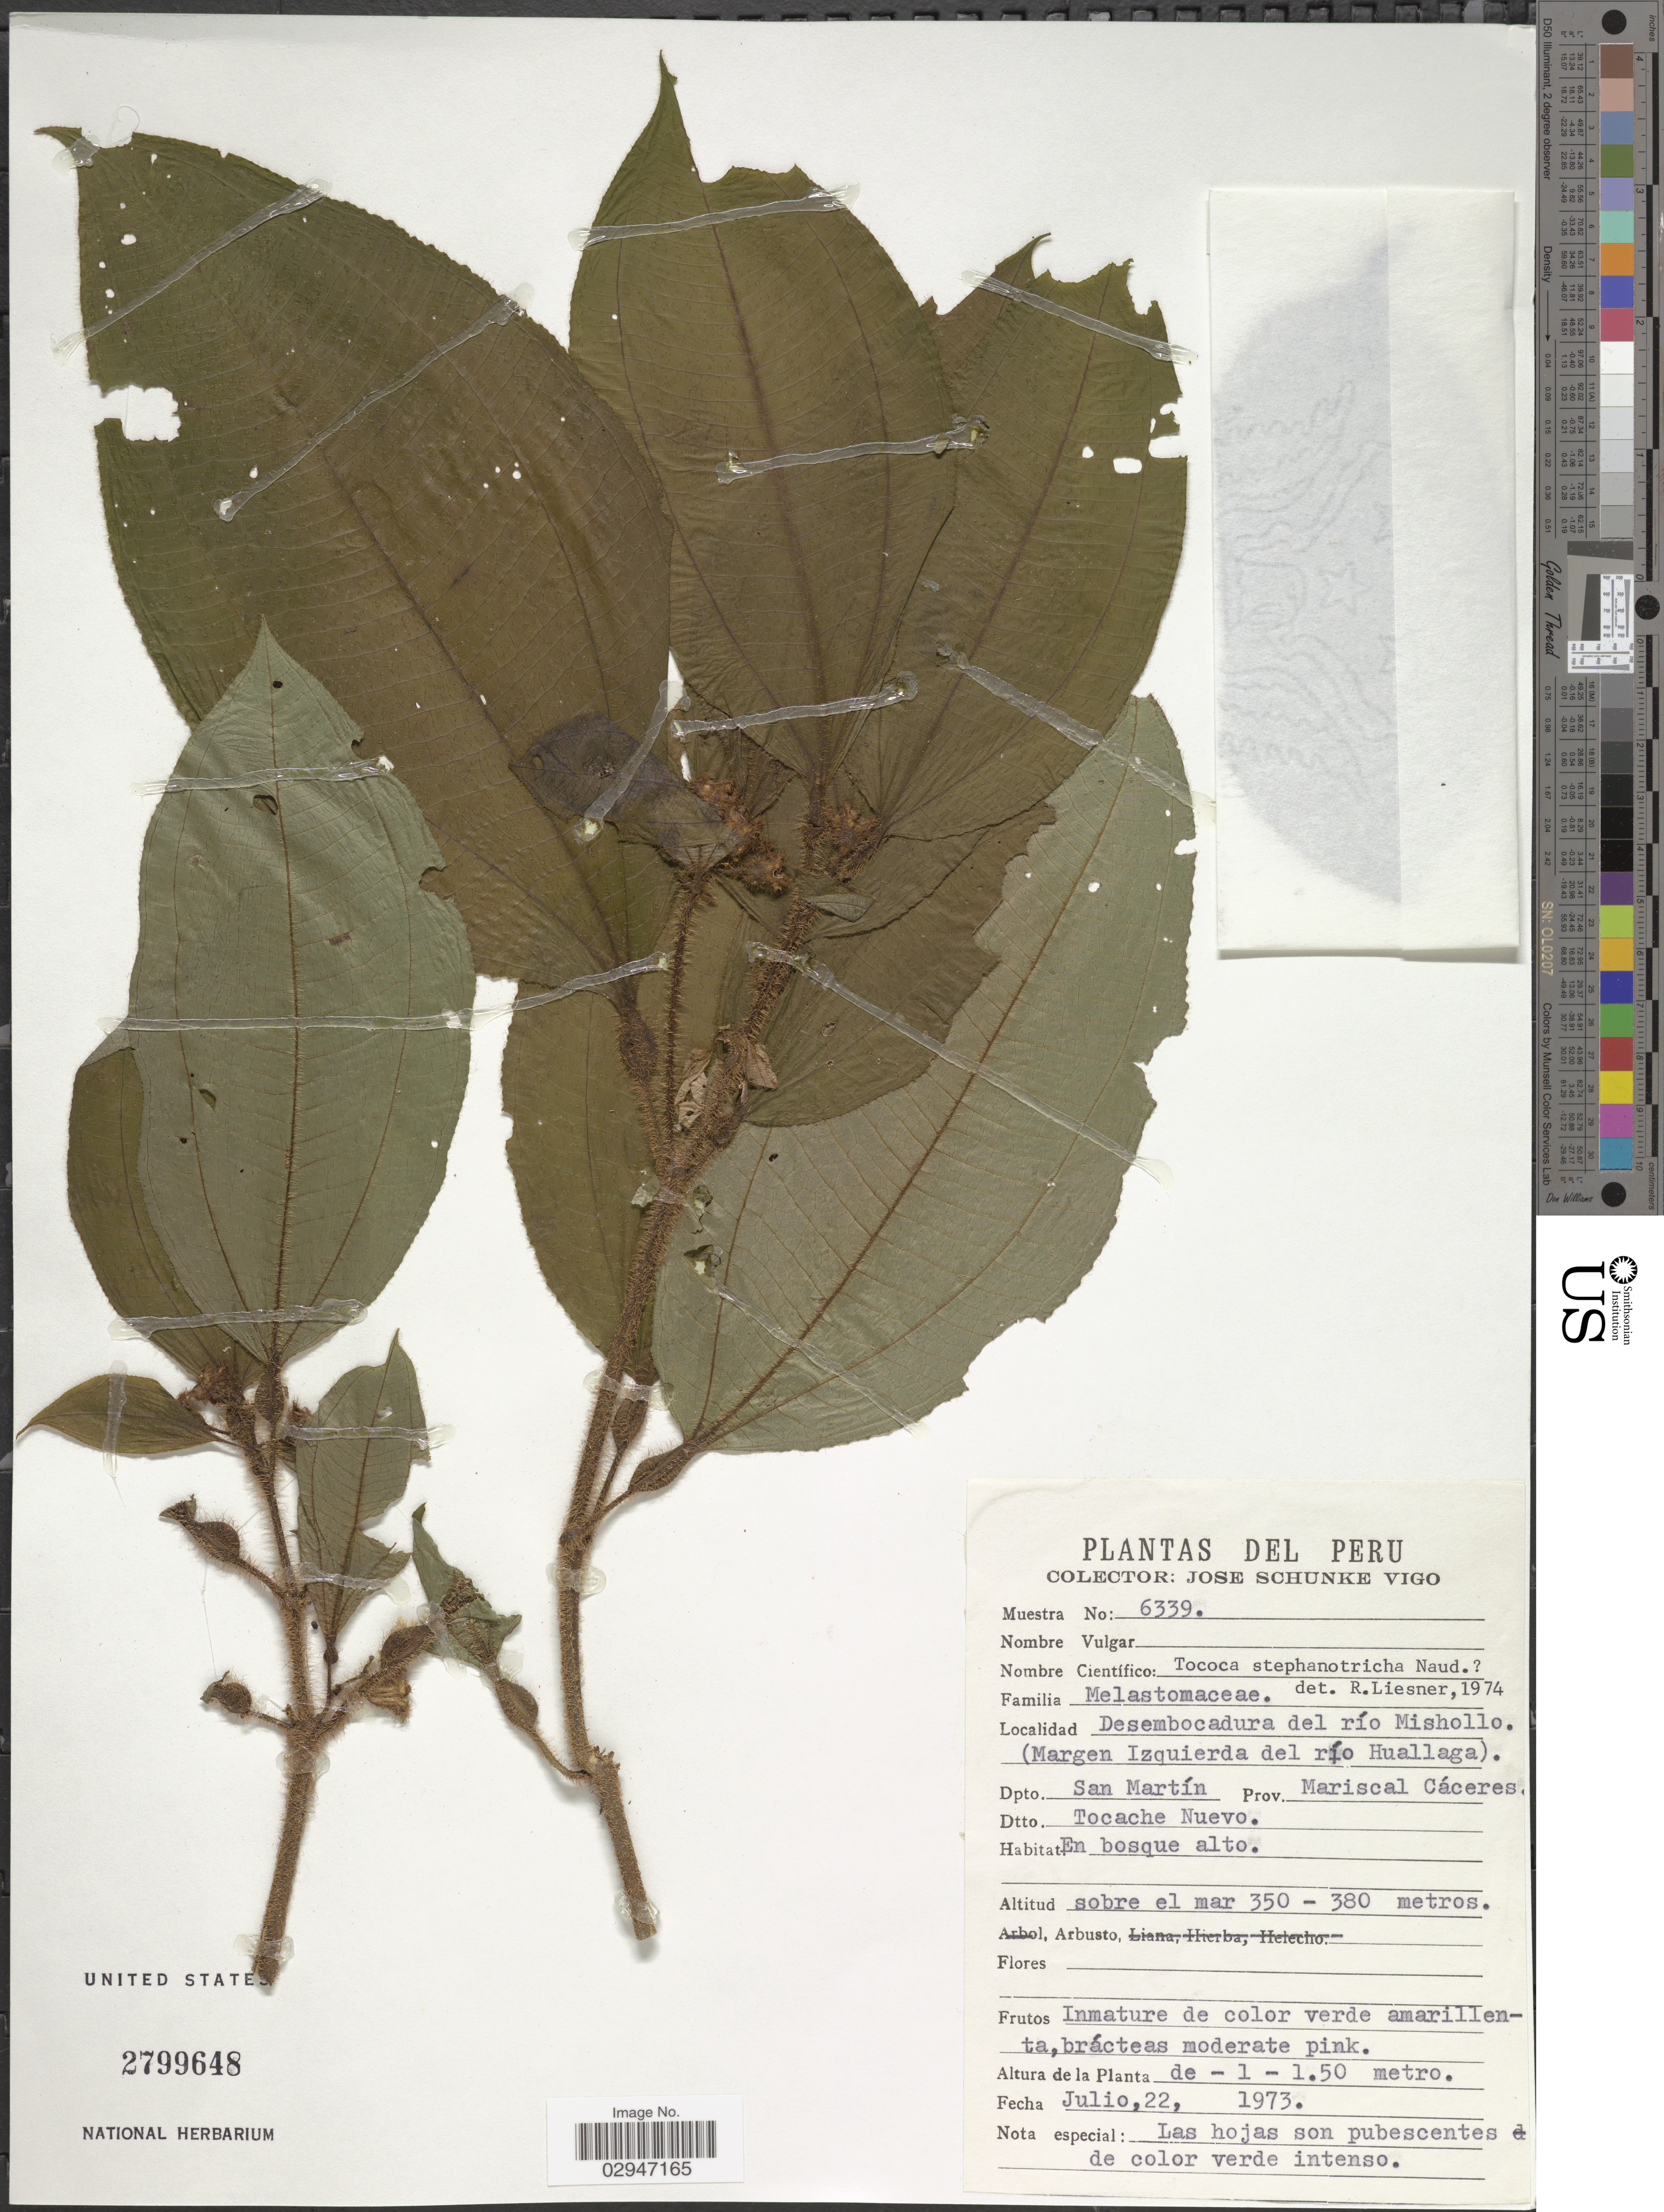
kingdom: Plantae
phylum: Tracheophyta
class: Magnoliopsida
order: Myrtales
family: Melastomataceae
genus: Tococa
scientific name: Tococa stephanotricha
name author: Naudin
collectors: J. Schunke Vigo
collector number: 6339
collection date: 1973-07-22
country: Peru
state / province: San Martín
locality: Desembocadura del río Mishollo. (Margen Izquierda del río Huallaga). Dpto. San Martín. Prov. Mariscal Cáceres. Dtto. Tocache Nuevo.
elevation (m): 350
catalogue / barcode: US 2799648